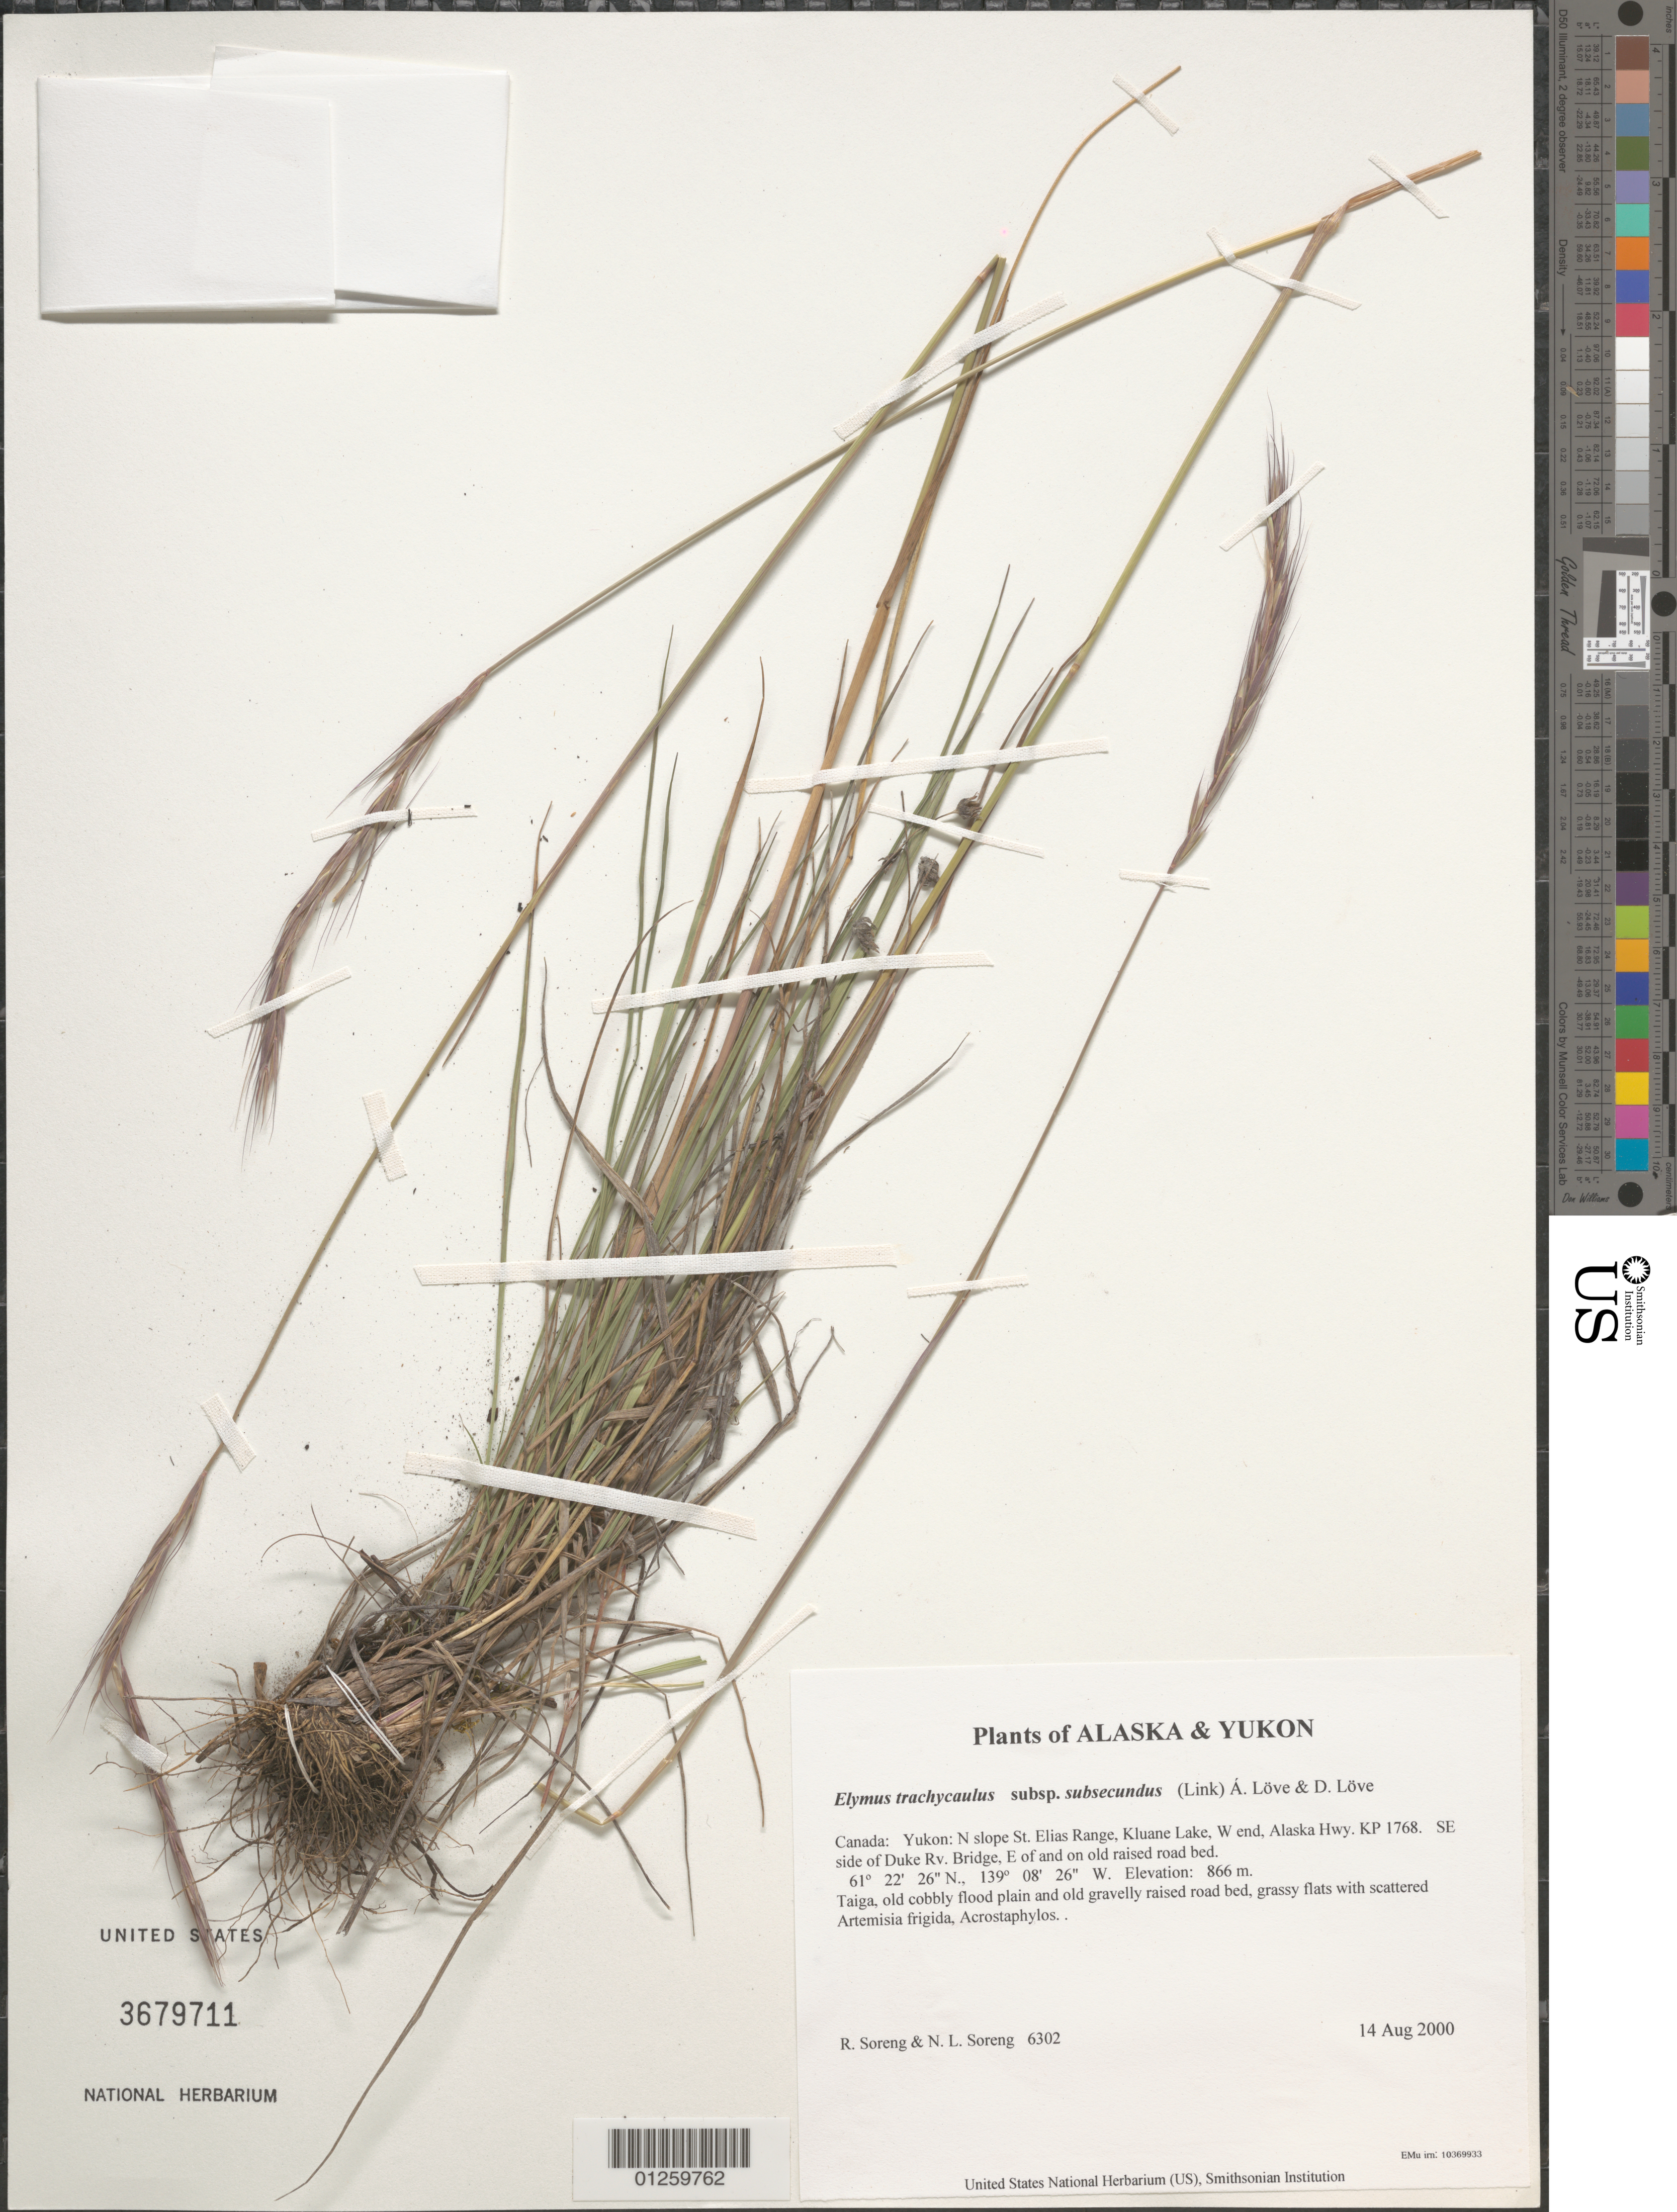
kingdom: Plantae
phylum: Tracheophyta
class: Liliopsida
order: Poales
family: Poaceae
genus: Elymus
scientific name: Elymus trachycaulus subsp. subsecundus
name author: (Link) Á. Löve & D. Löve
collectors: R. J. Soreng & N. L. Soreng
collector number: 6302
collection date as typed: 14 Aug 2000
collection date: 2000-08-14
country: Canada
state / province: Yukon Territory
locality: N slope St. Elias Range, Kluane Lake, W end, Alaska Hwy. KP 1768. SE side of Duke Rv. Bridge, E of and on old raised road bed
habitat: Taiga, old cobbly flood plain and old gravelly raised road bed, grassy flats with scattered Artemisia frigida, Acrostaphylos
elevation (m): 866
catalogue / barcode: US 3679711